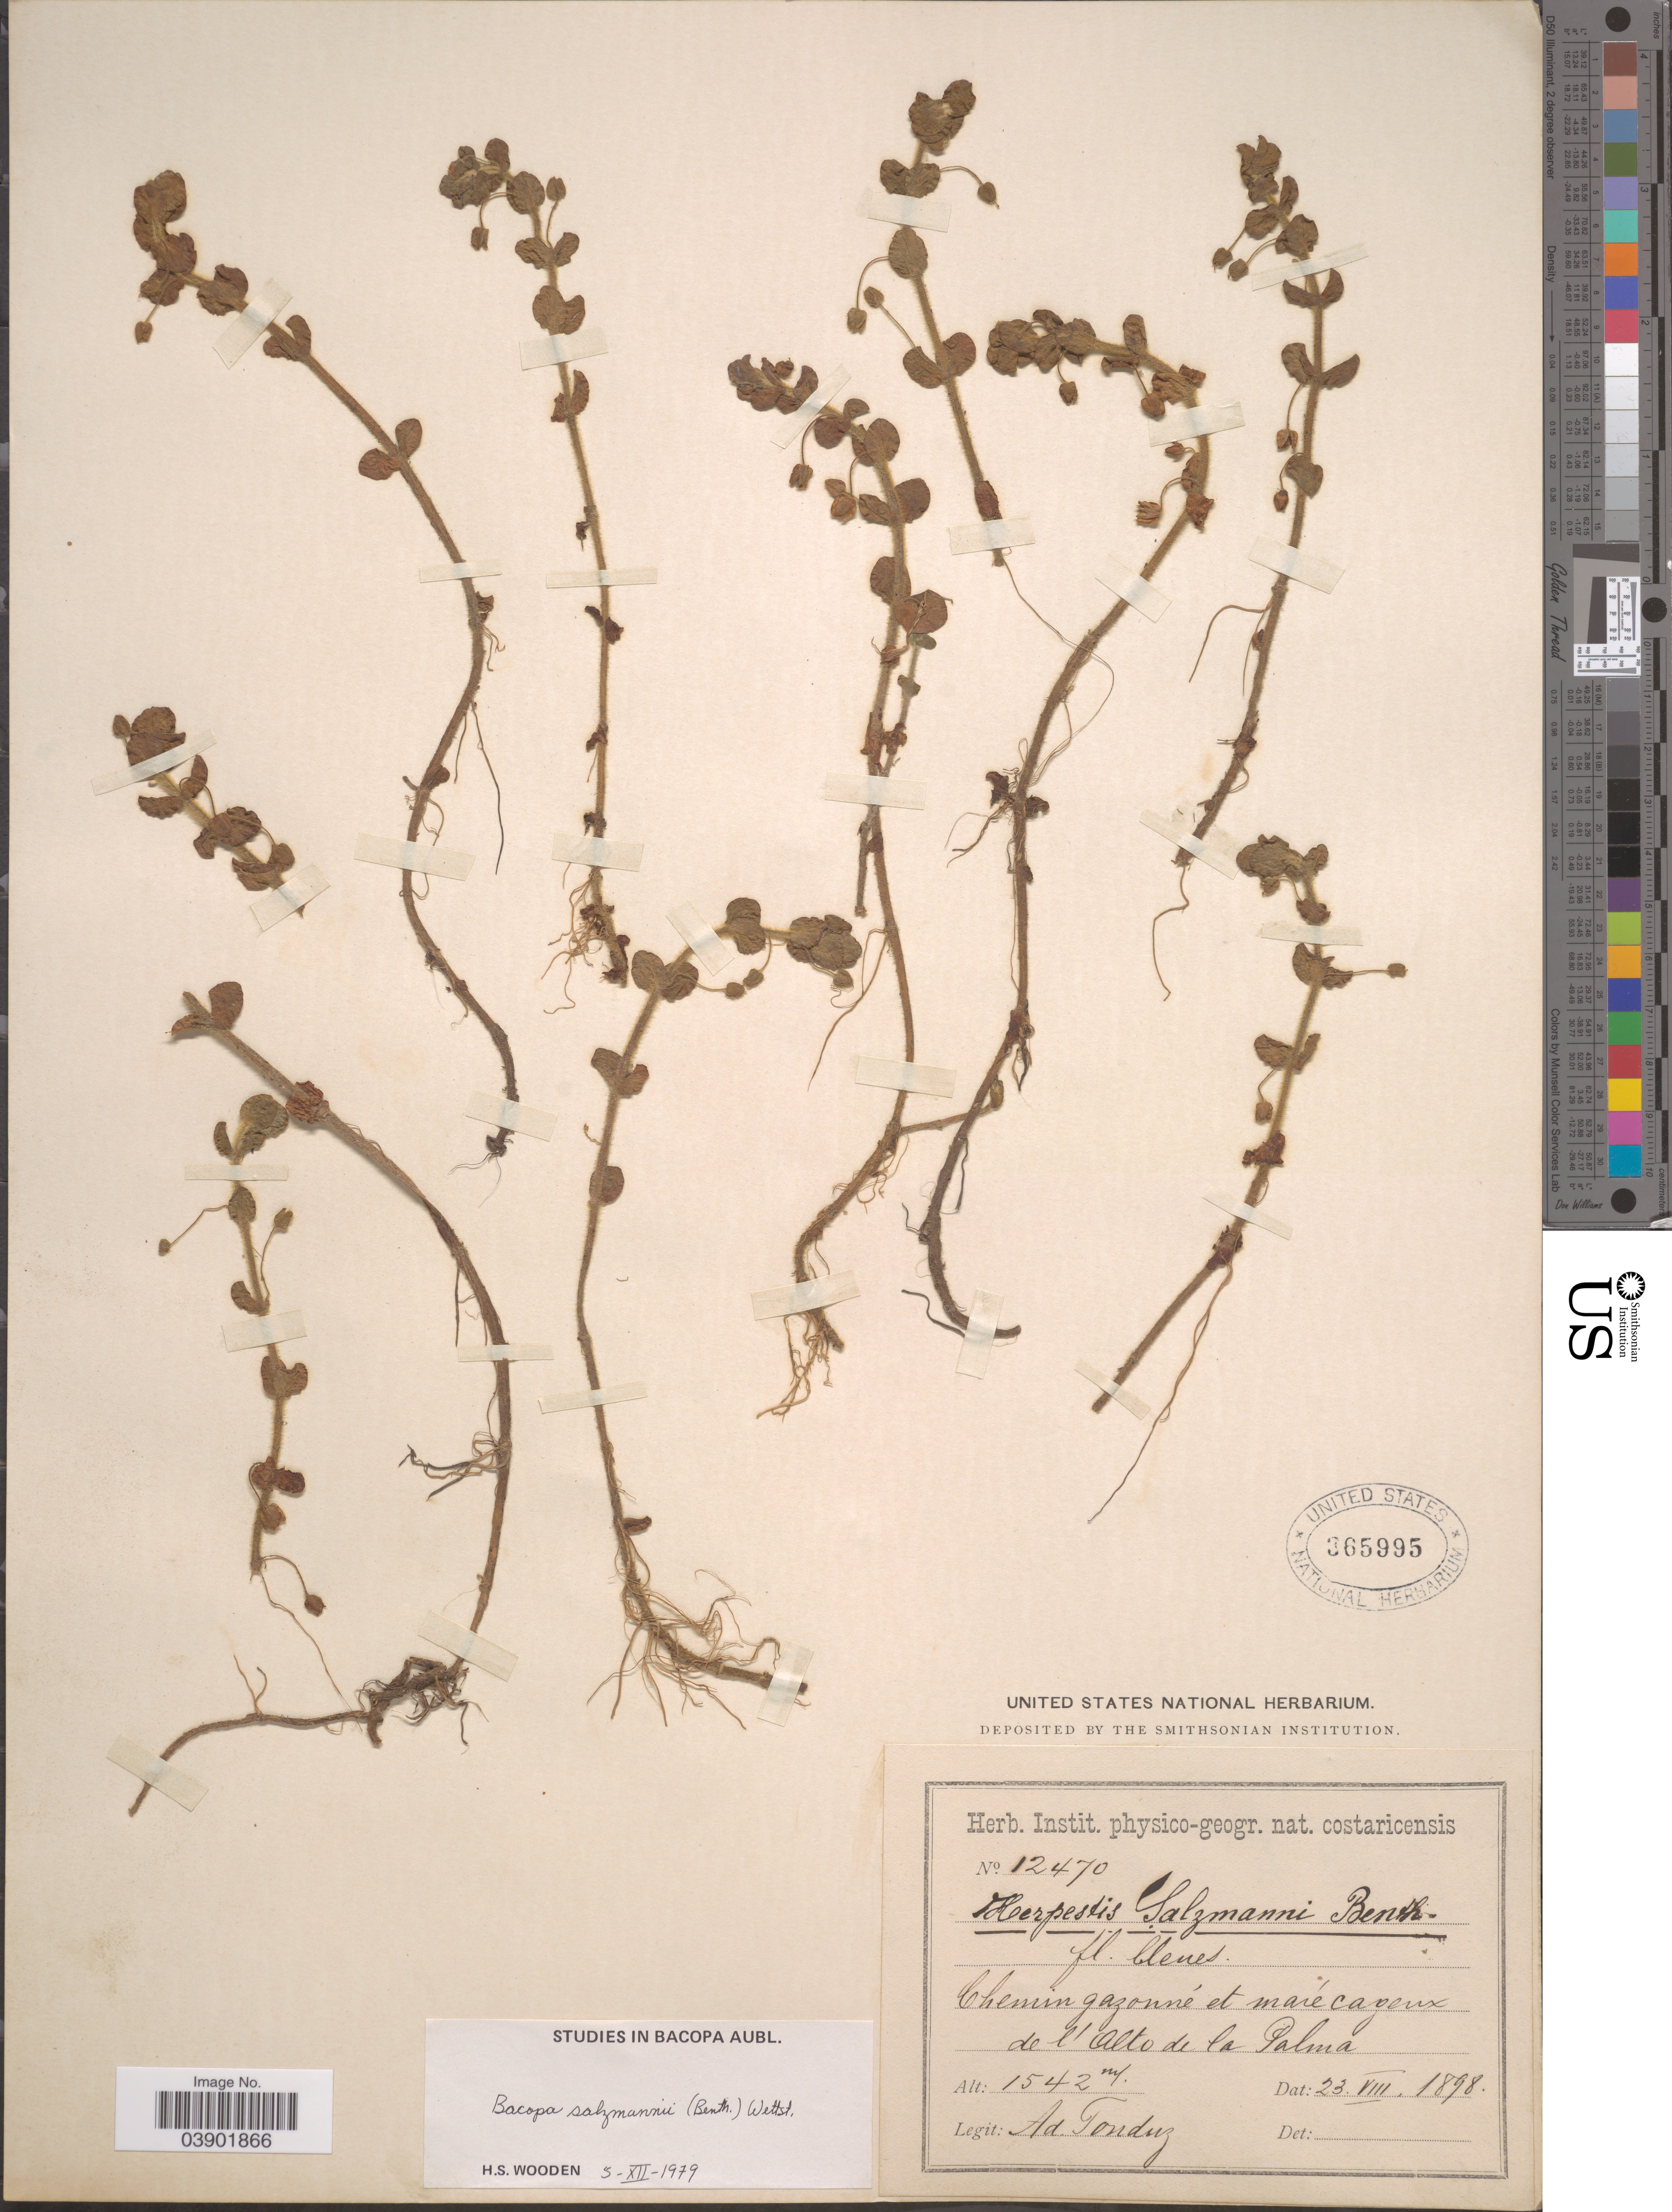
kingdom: Plantae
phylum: Tracheophyta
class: Magnoliopsida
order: Lamiales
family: Plantaginaceae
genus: Bacopa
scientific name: Bacopa salzmannii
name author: (Benth.) Wettst. ex Edwall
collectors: A. Tonduz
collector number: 12470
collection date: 1898-08-23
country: Costa Rica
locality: Chemin gazonné et marécageux de l'alto de la Palma.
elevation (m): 1542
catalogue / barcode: US 365995